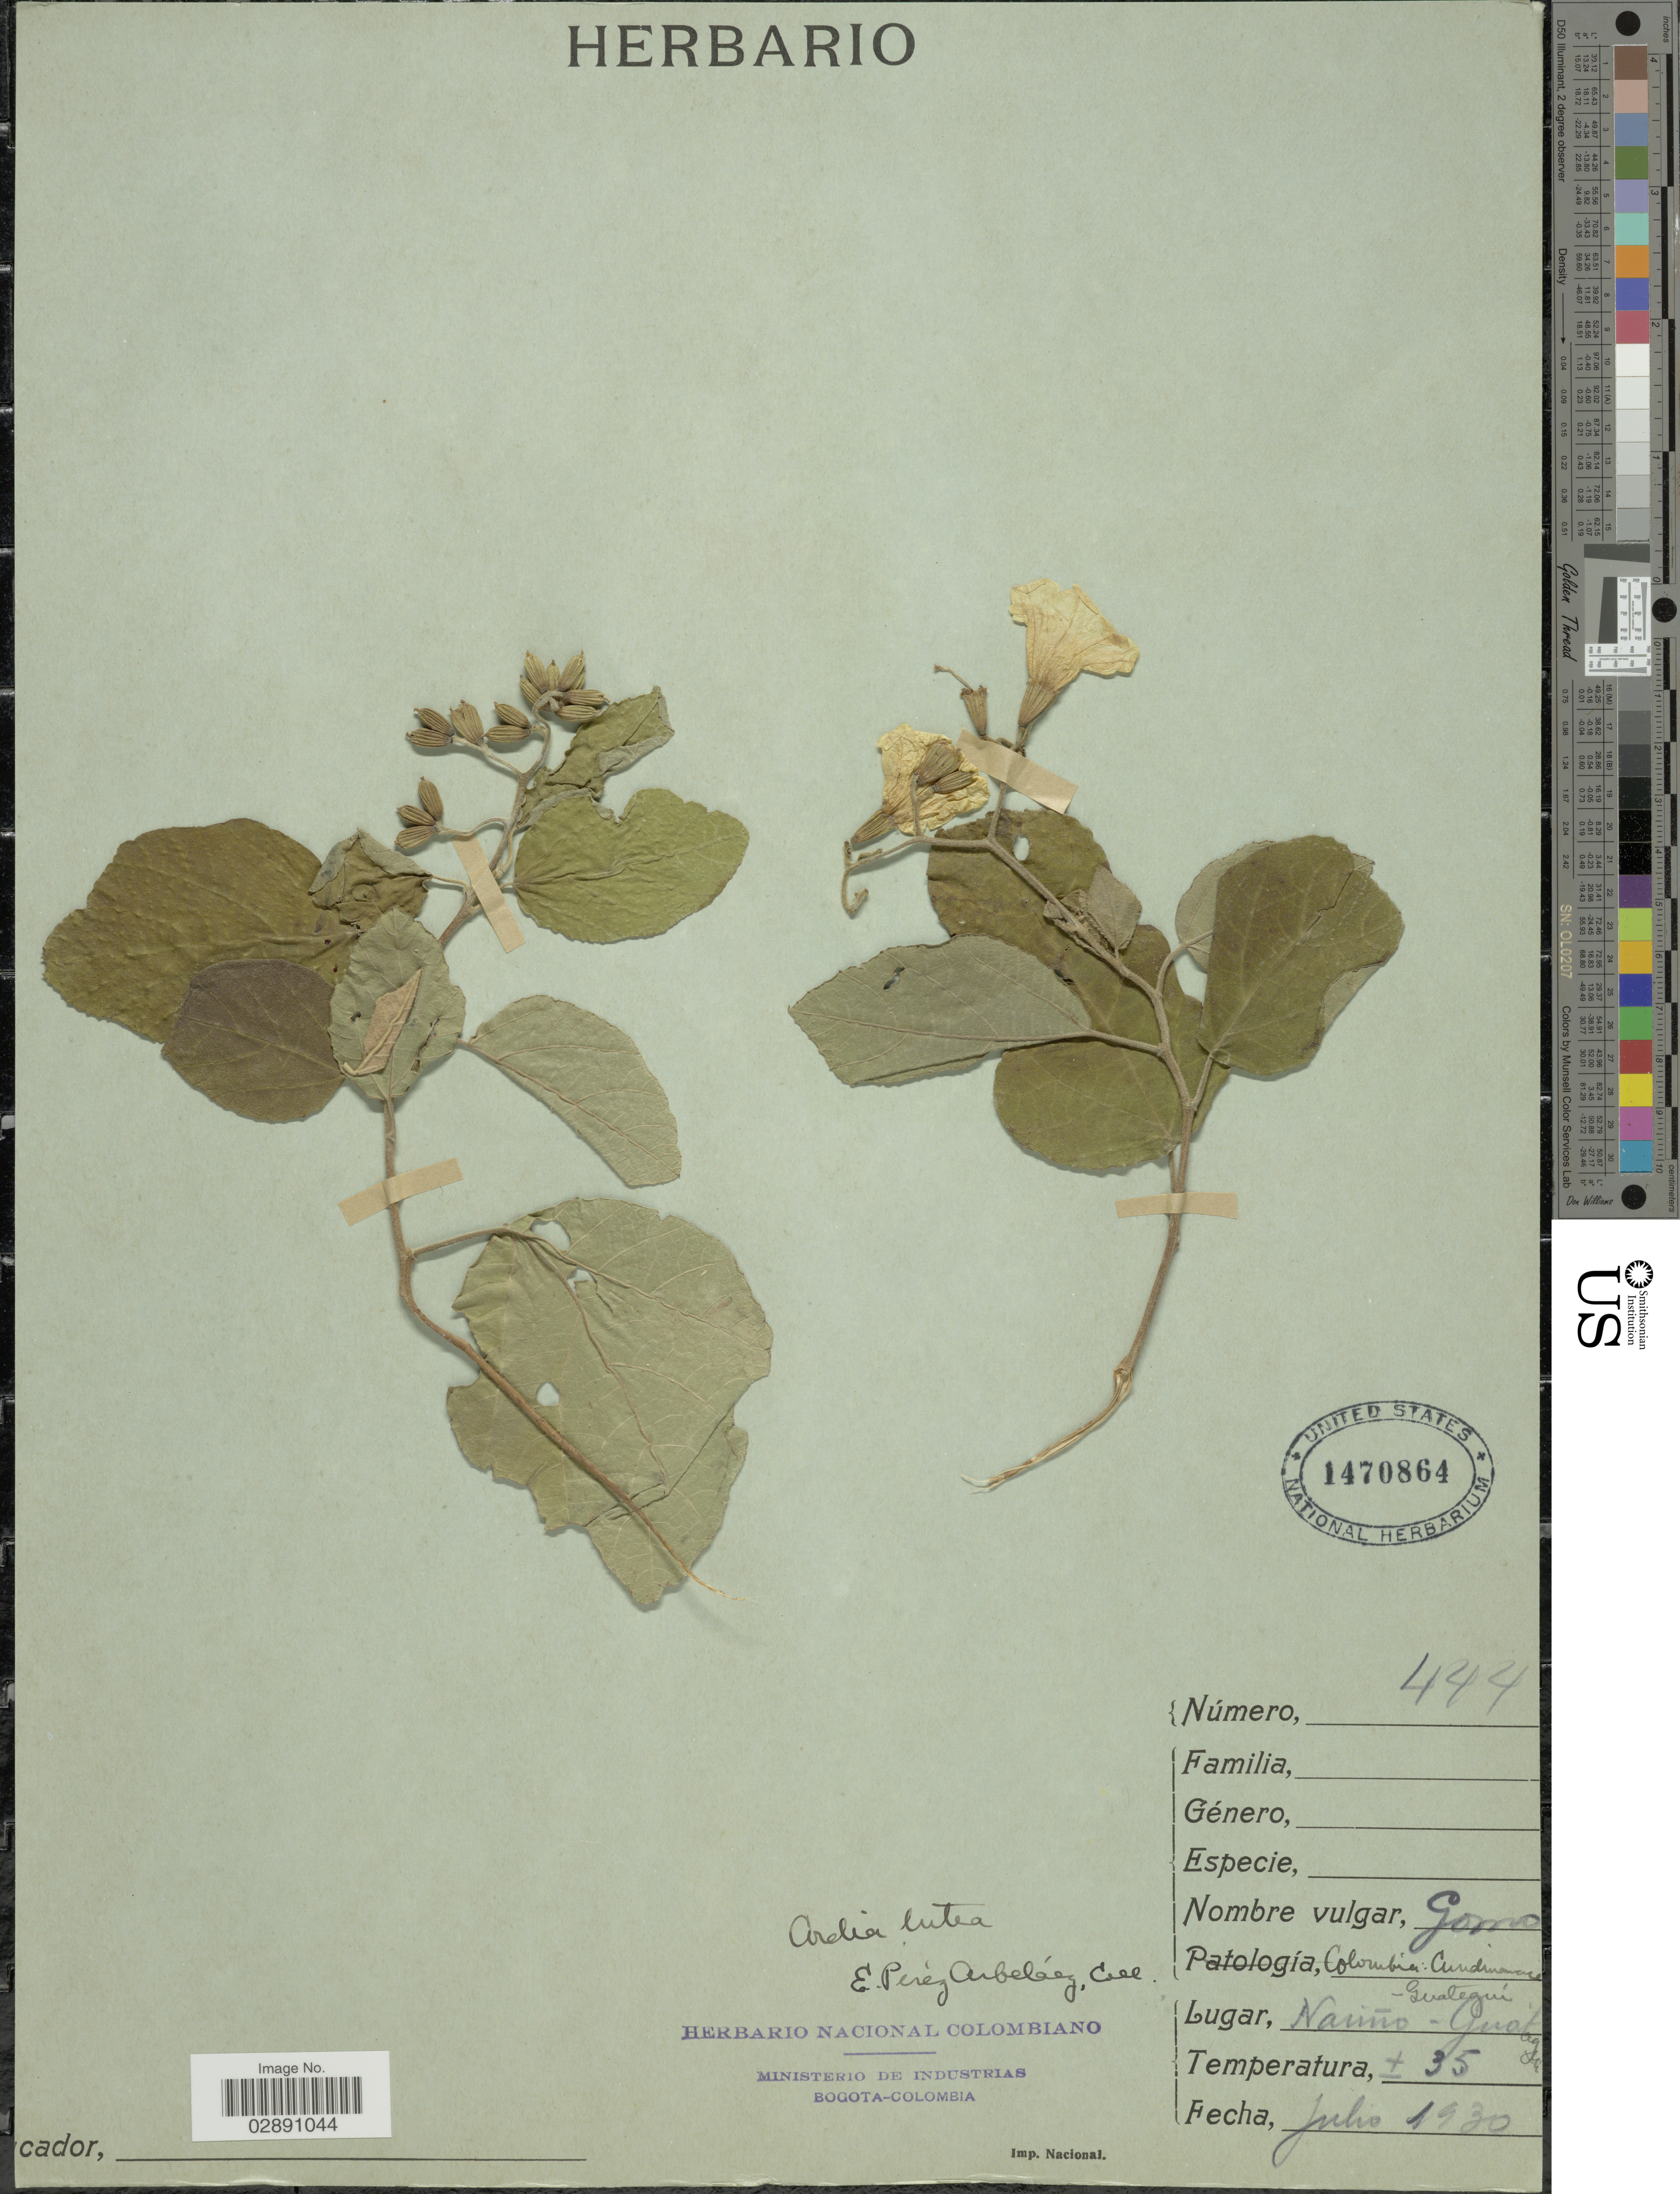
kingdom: Plantae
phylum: Tracheophyta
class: Magnoliopsida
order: Boraginales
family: Cordiaceae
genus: Cordia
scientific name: Cordia lutea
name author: Lam.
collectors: E. Pérez Arbeláez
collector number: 444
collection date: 1930-07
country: Colombia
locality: Cundinamarca-Guateguí. Nariño-Guategui.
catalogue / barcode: US 1470864